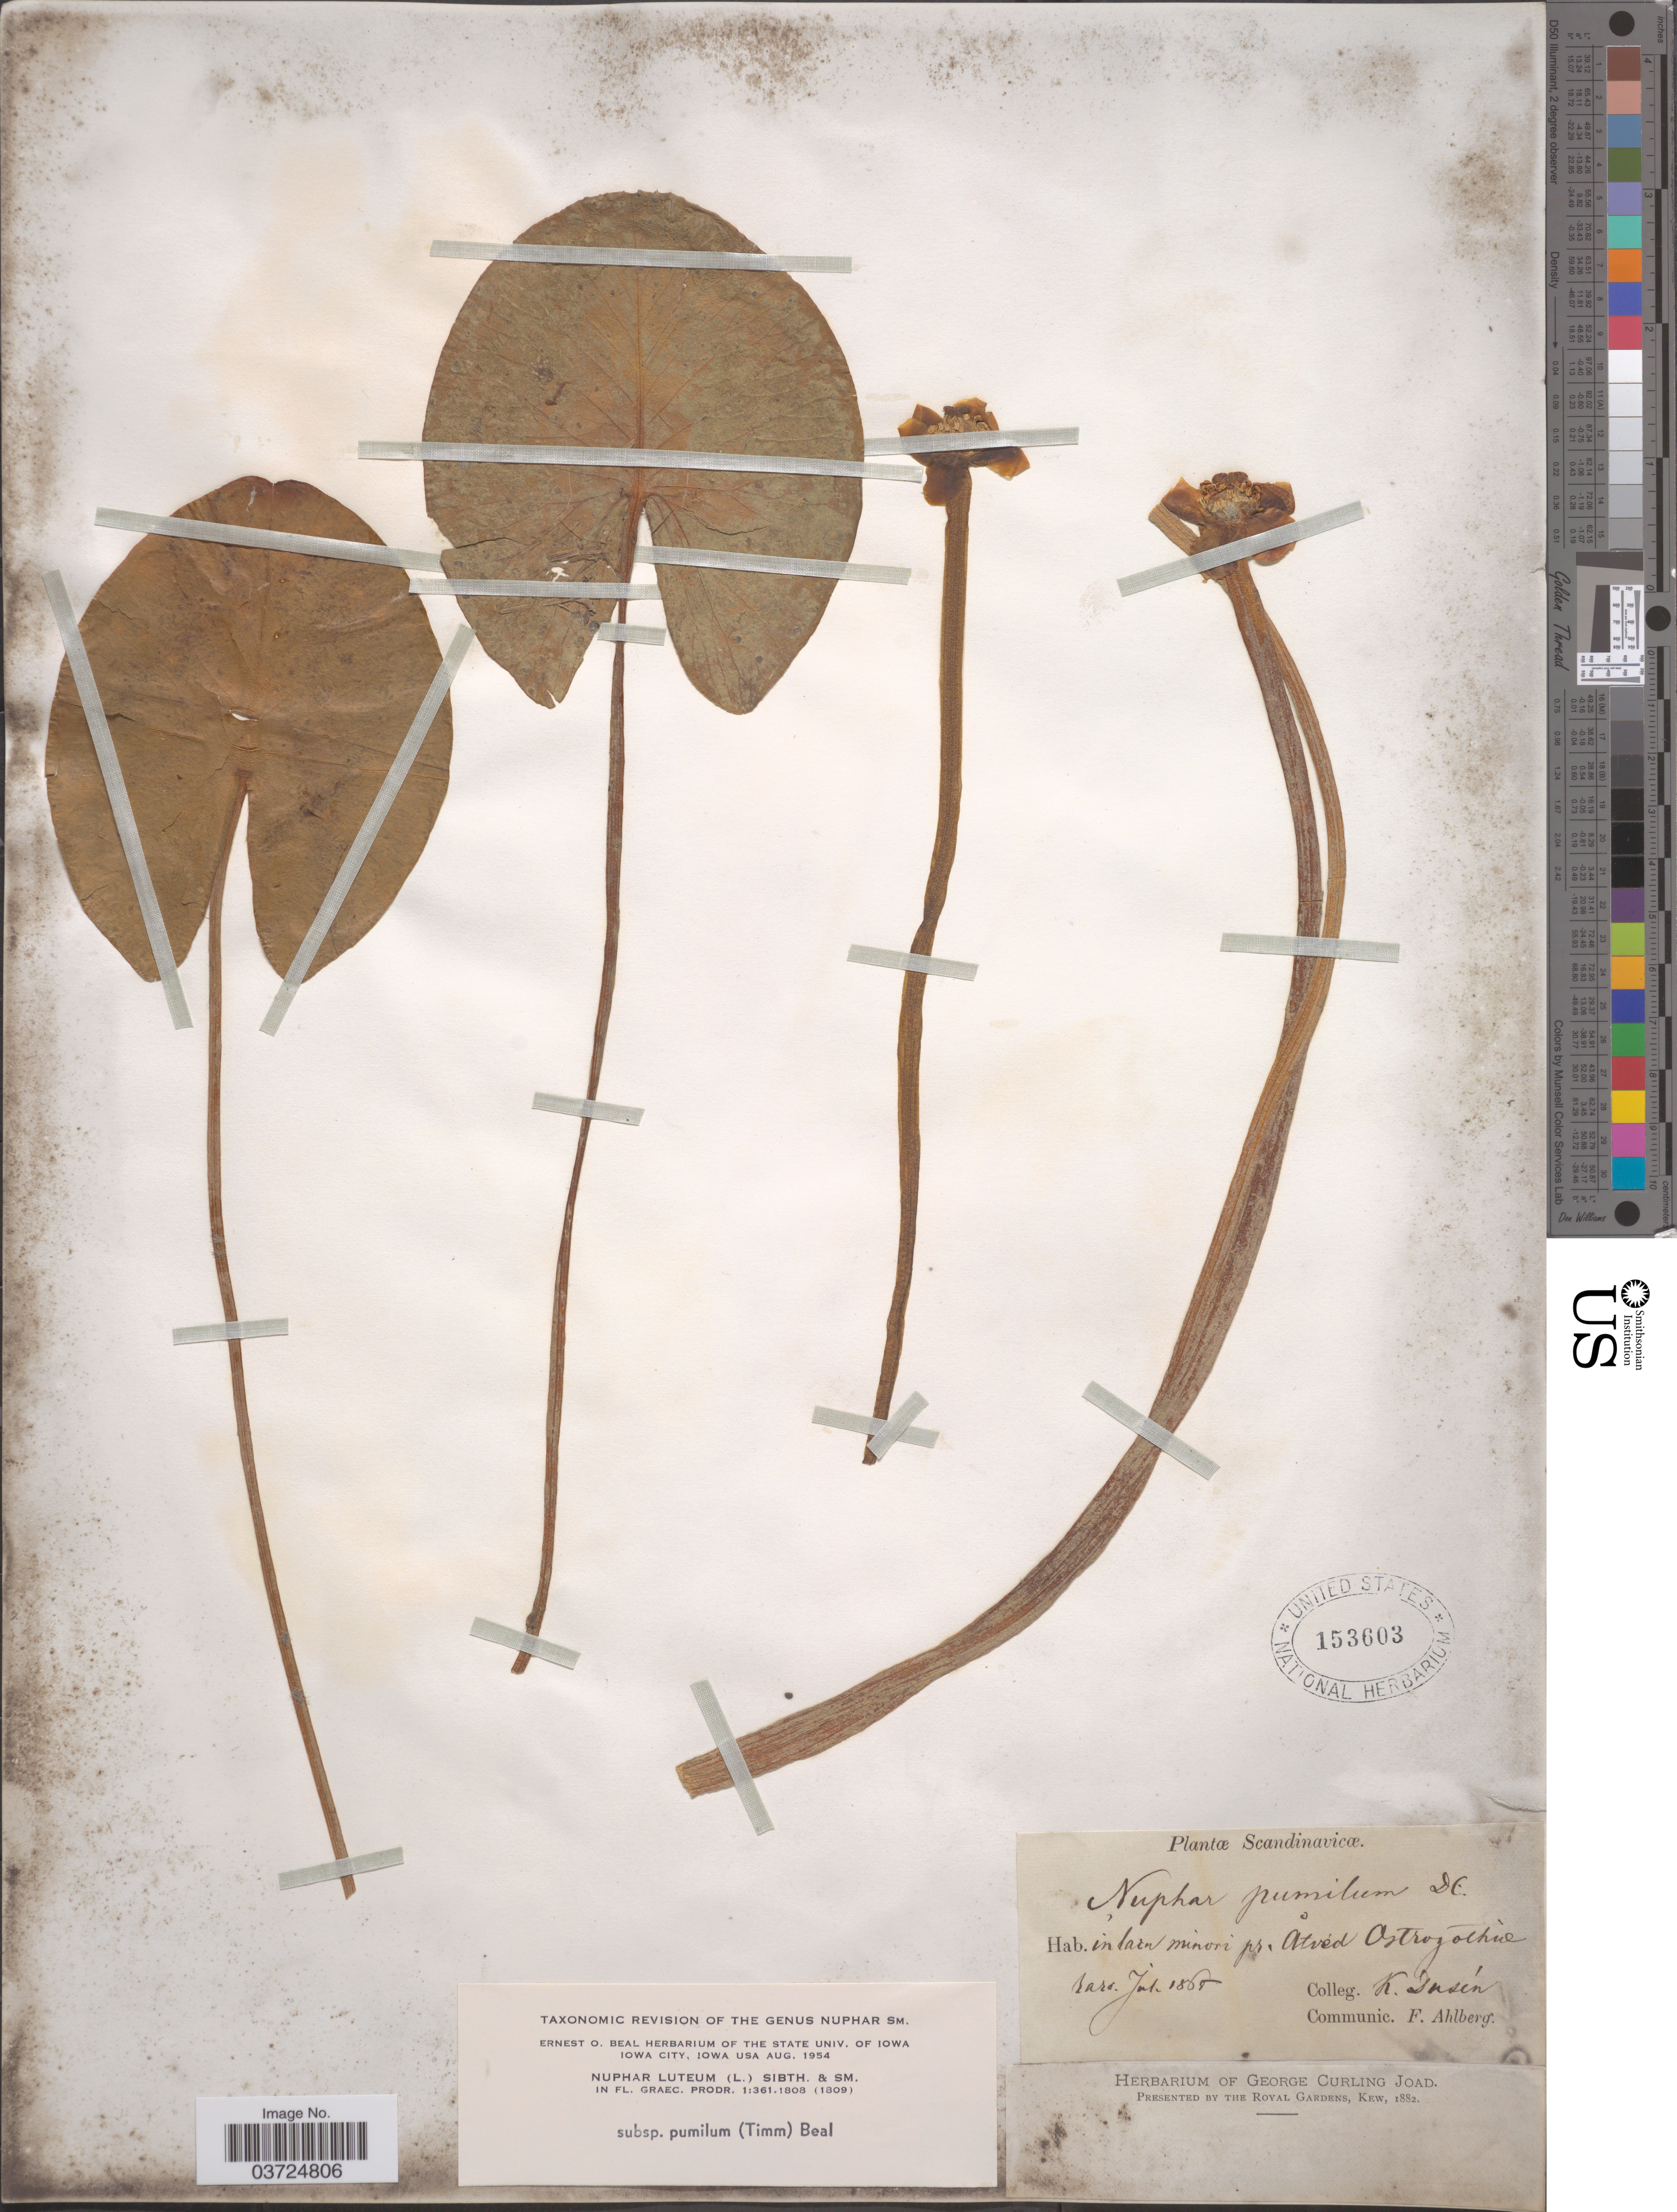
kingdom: Plantae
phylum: Tracheophyta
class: Magnoliopsida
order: Nymphaeales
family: Nymphaeaceae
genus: Nuphar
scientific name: Nuphar lutea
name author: (L.) Sm.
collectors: K. Dusén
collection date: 1865-07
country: Sweden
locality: Scandinavicæ. In lain minori pr. Atved Ostrogothia.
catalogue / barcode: US 153603